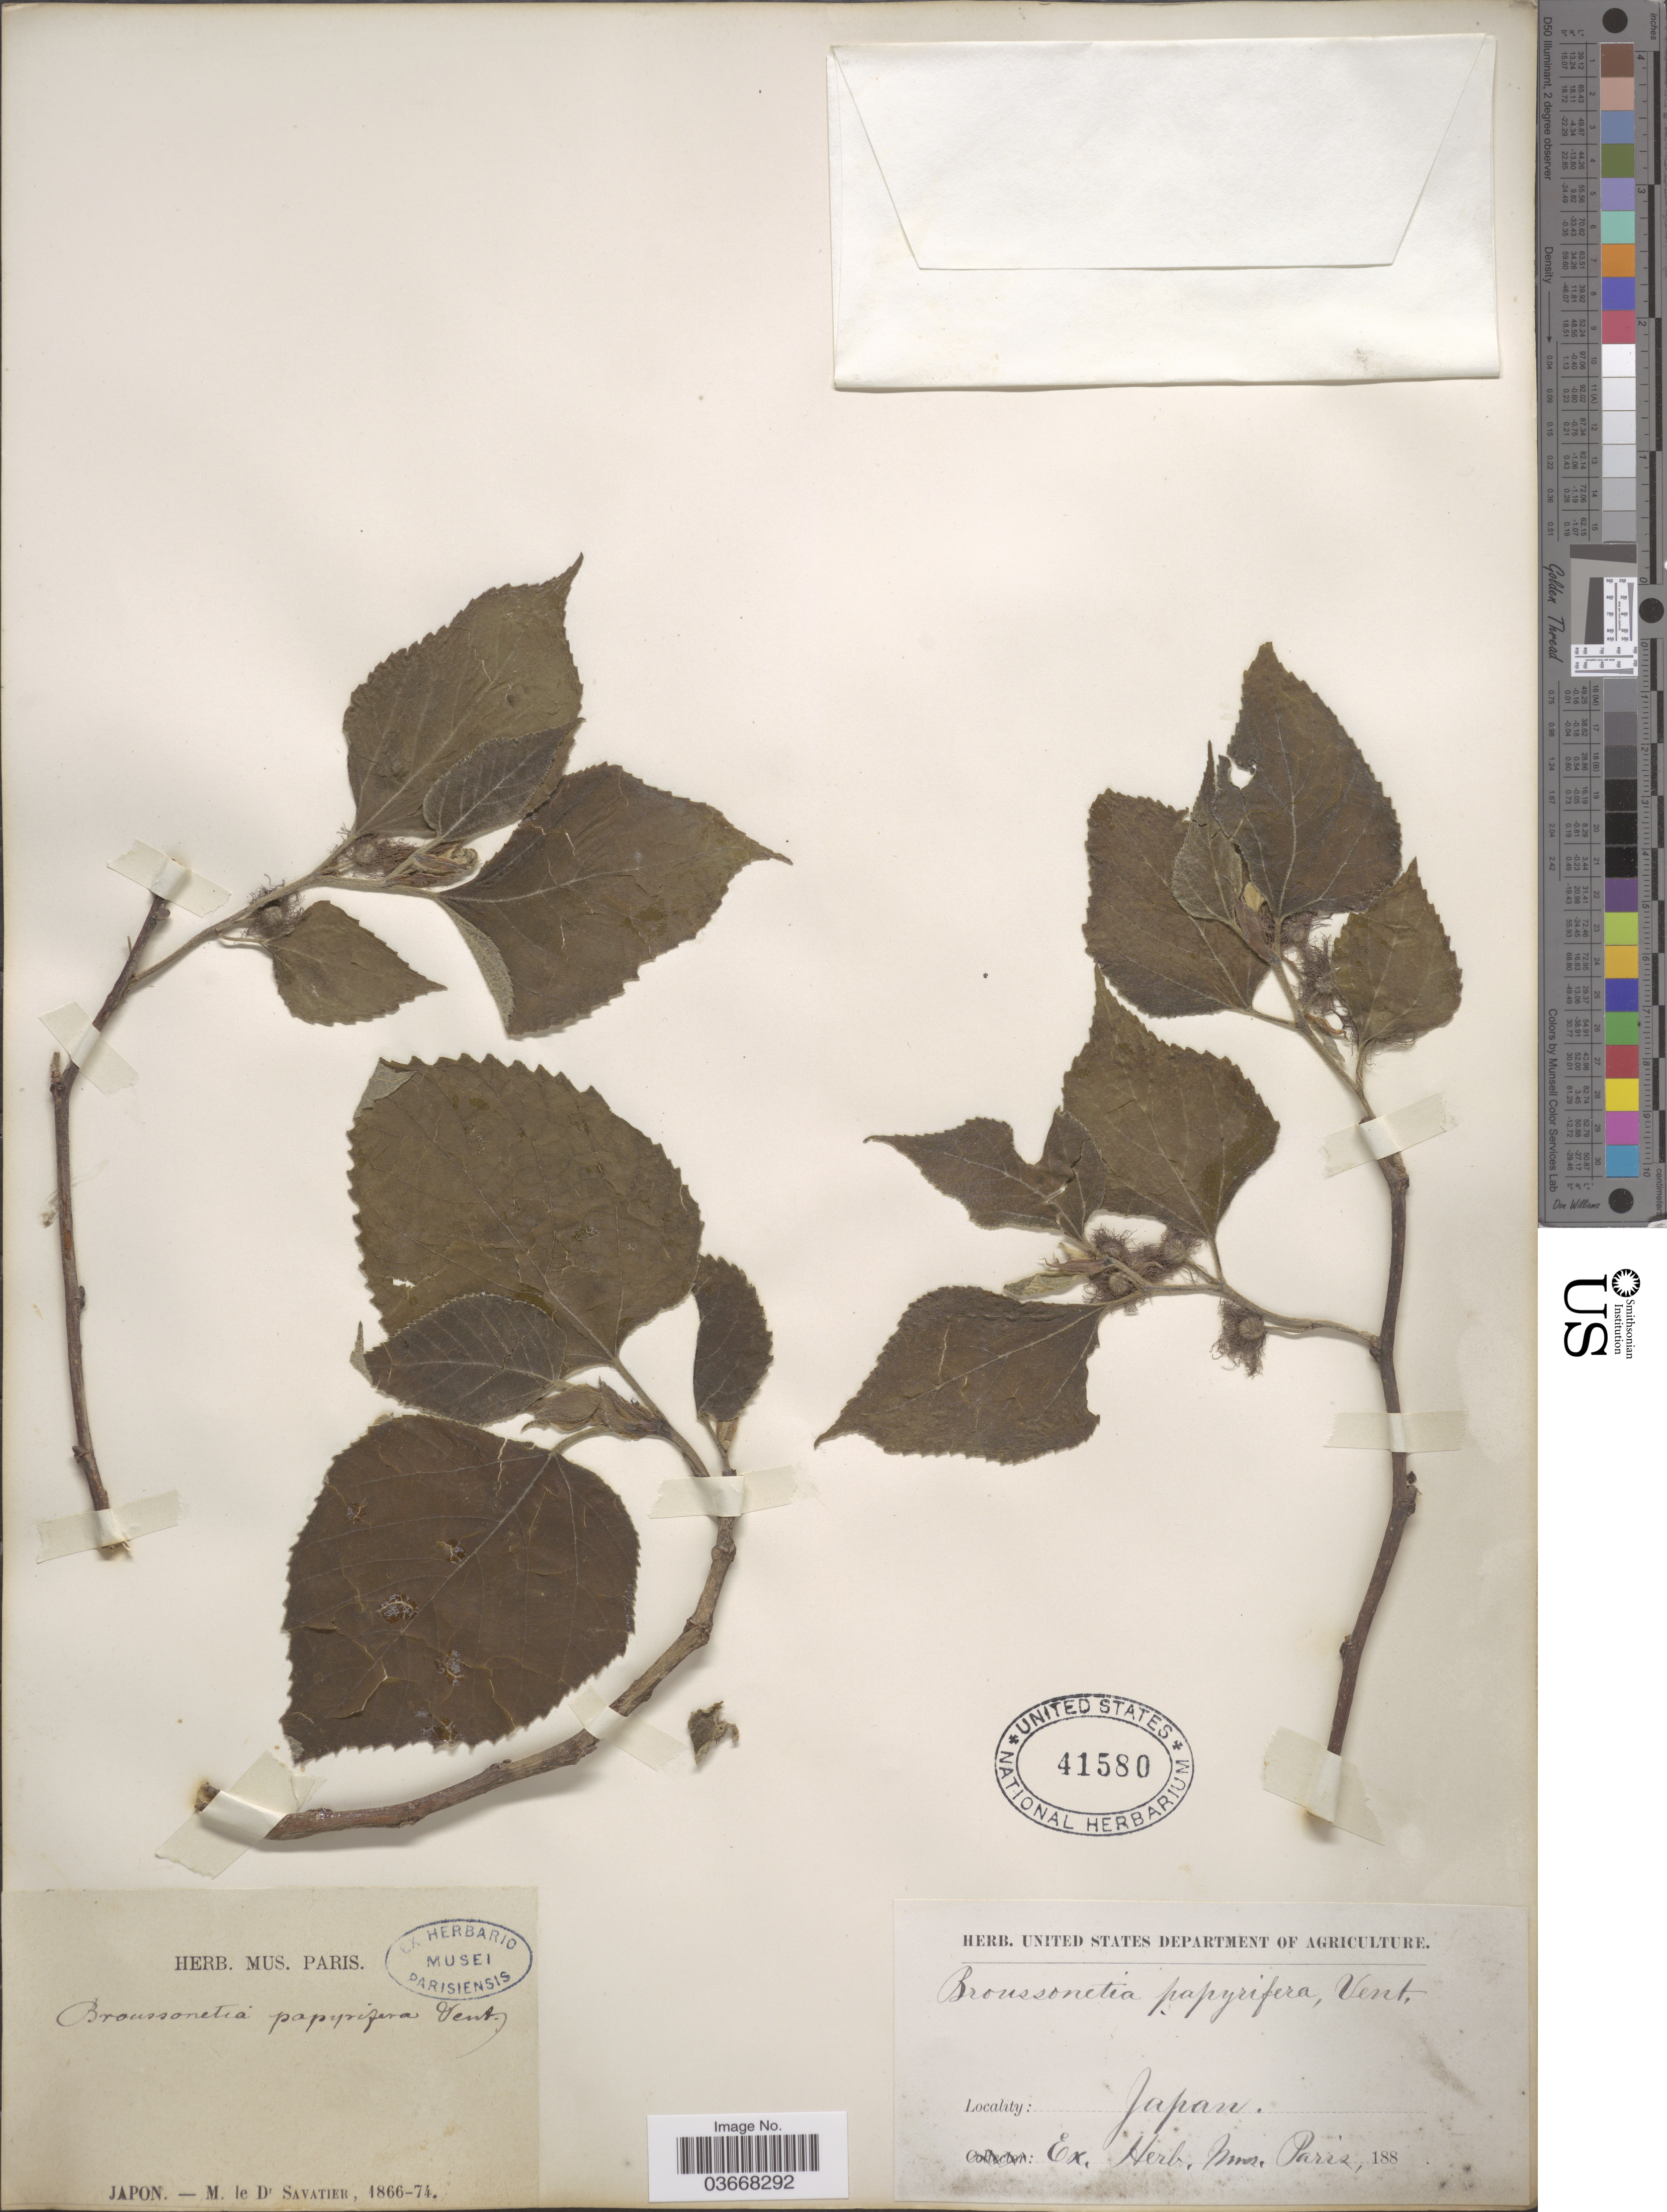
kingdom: Plantae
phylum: Tracheophyta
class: Magnoliopsida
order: Rosales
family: Moraceae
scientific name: Broussoneta papyrifera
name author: (L.) L'Hér. ex Vent.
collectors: M. Savatier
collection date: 1866/1874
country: Japan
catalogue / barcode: US 41580